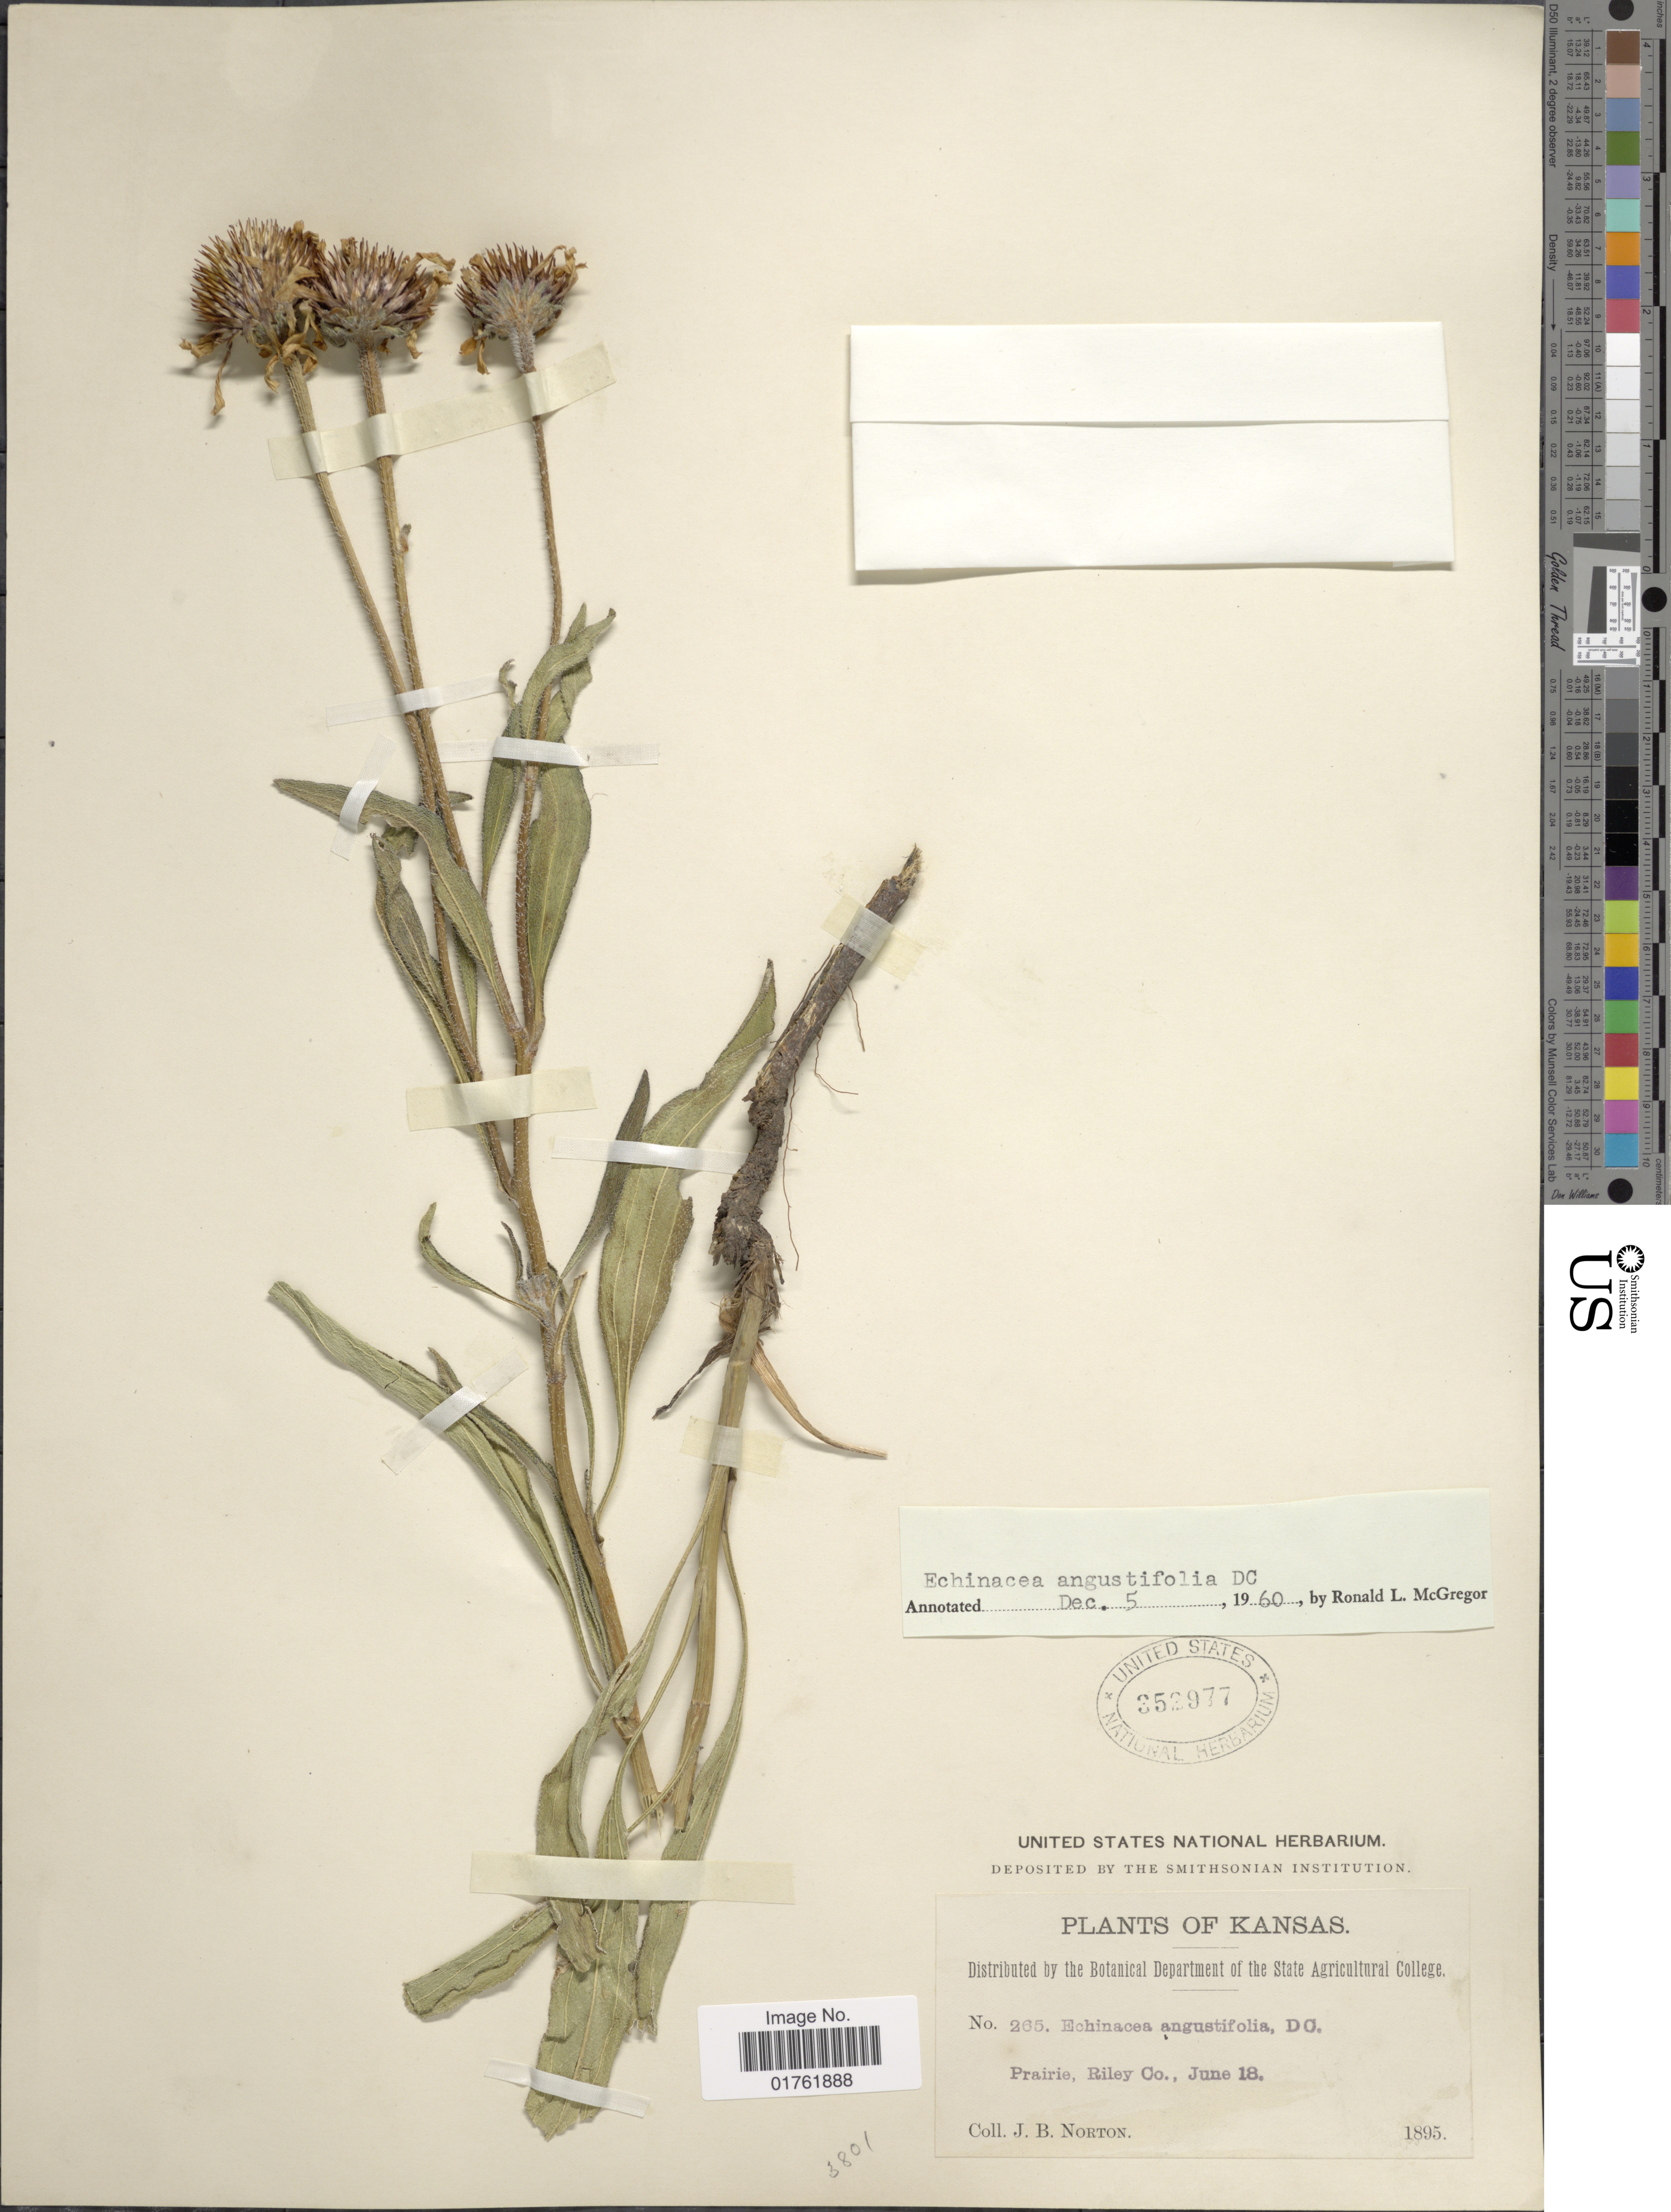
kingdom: Plantae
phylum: Tracheophyta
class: Magnoliopsida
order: Asterales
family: Asteraceae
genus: Echinacea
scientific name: Echinacea angustifolia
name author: DC.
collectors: J. B. Norton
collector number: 265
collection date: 1895-06-18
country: United States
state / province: Kansas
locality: Prairie, Riley Co.,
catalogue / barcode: US 352977